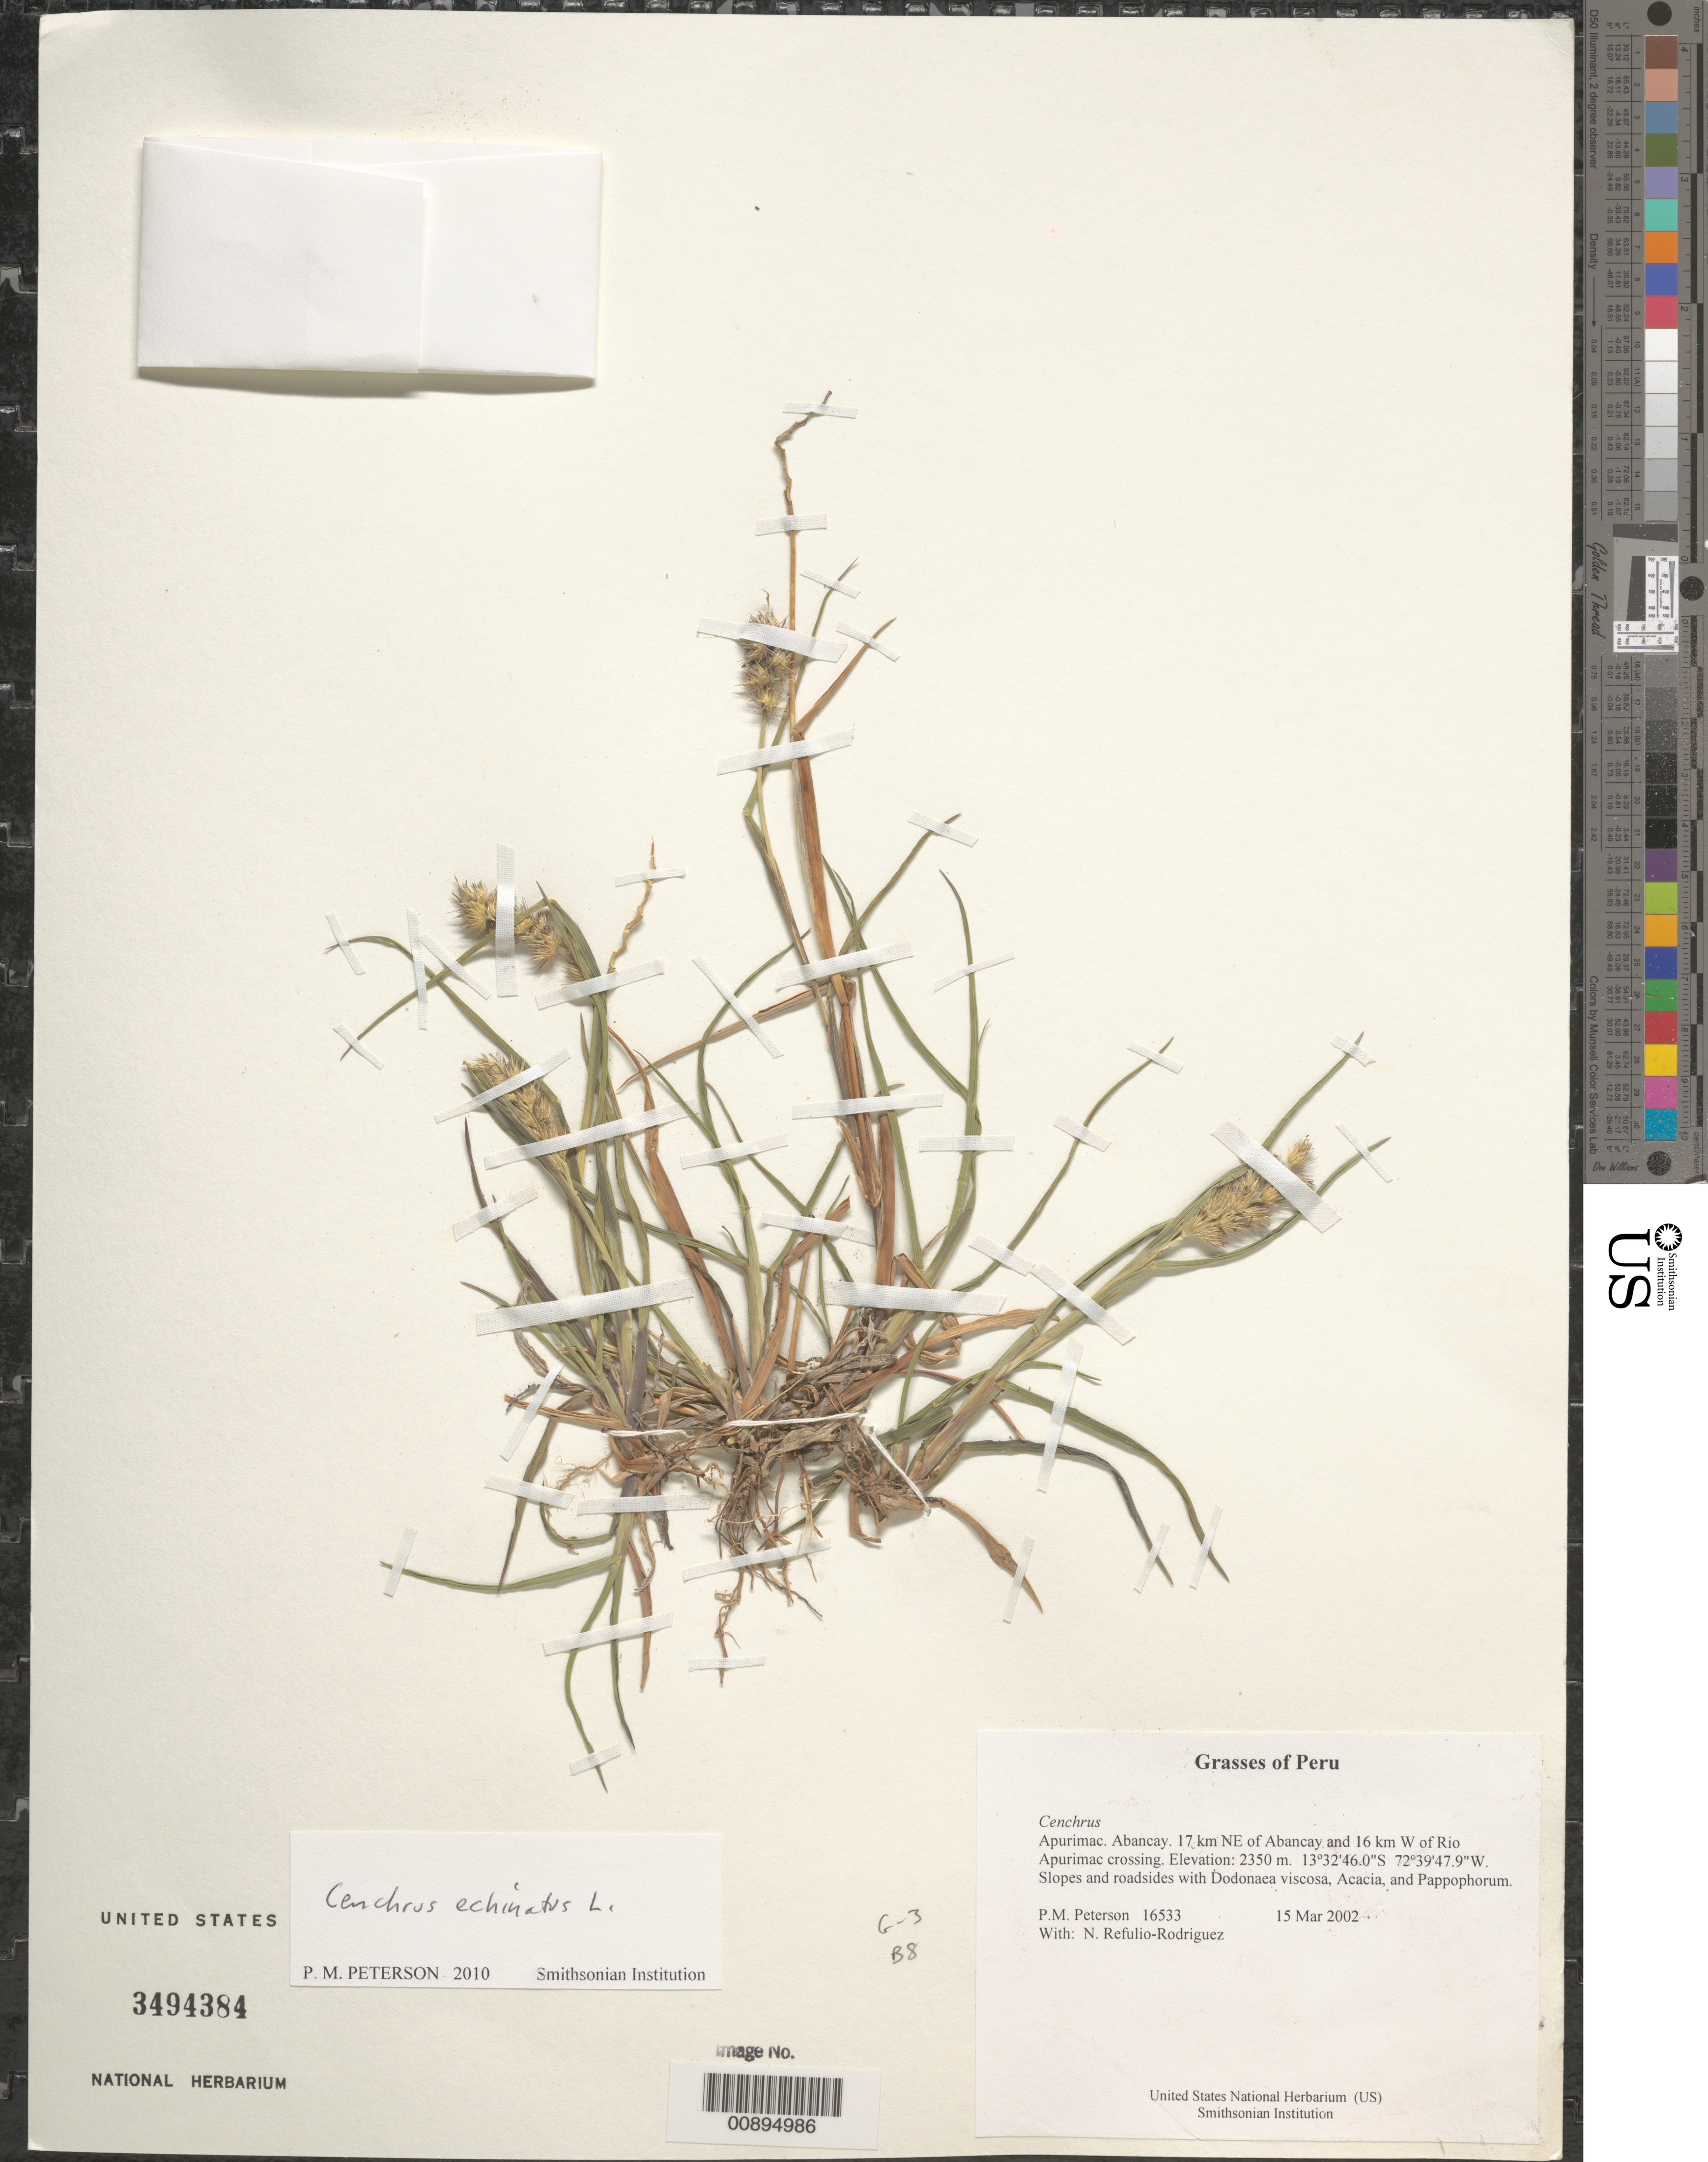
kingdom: Plantae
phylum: Tracheophyta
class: Liliopsida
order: Poales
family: Poaceae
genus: Cenchrus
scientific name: Cenchrus echinatus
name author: L.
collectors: P. M. Peterson & N. Refulio-Rodríguez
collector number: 16533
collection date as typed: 15 Mar 2002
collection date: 2002-03-15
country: Peru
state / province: Apurímac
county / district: Abancay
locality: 17 km NE of Abancay and 16 km W of Rio Apurimac crossing.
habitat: Slopes and roadsides with ~Dodonaea viscosa, Acacia, and Pappophorum~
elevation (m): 2350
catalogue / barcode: US 3494384